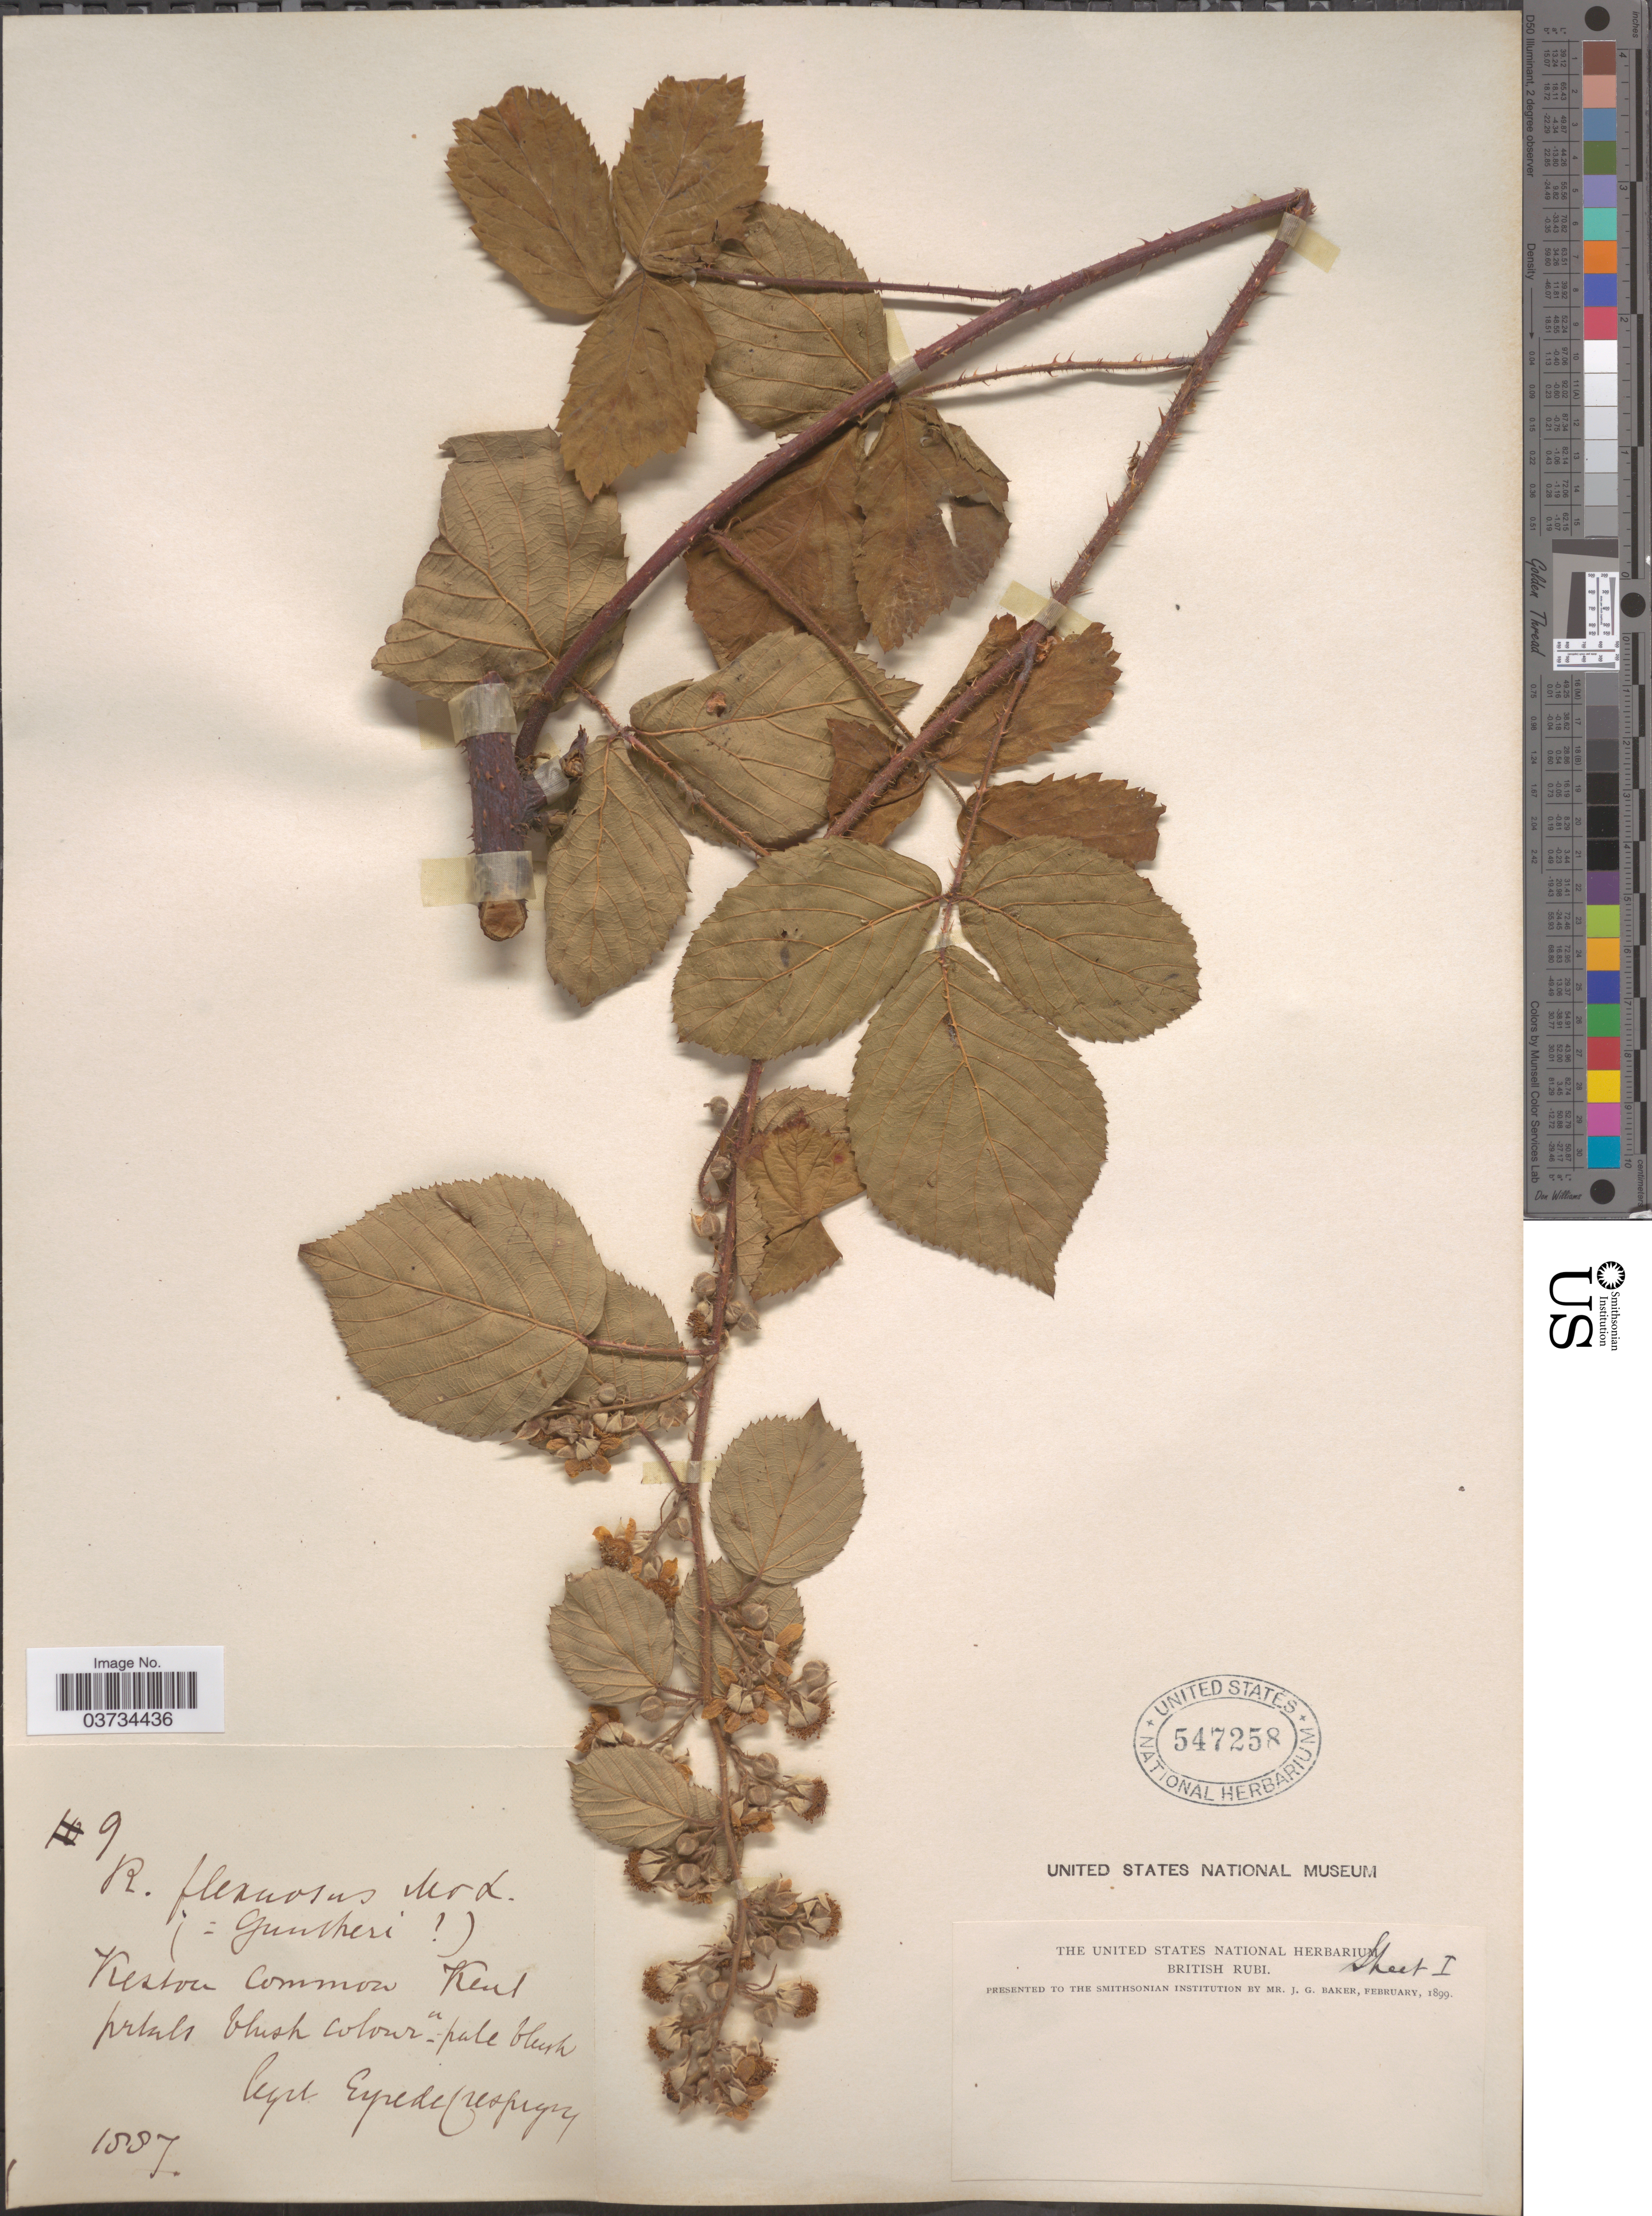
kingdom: Plantae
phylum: Tracheophyta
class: Magnoliopsida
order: Rosales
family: Rosaceae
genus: Rubus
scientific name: Rubus flexuosus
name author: P.J. Müll. & Lefèvre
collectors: E. de Crespigny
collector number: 9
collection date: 1887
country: United Kingdom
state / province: England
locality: Keston. Kent.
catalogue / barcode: US 547258